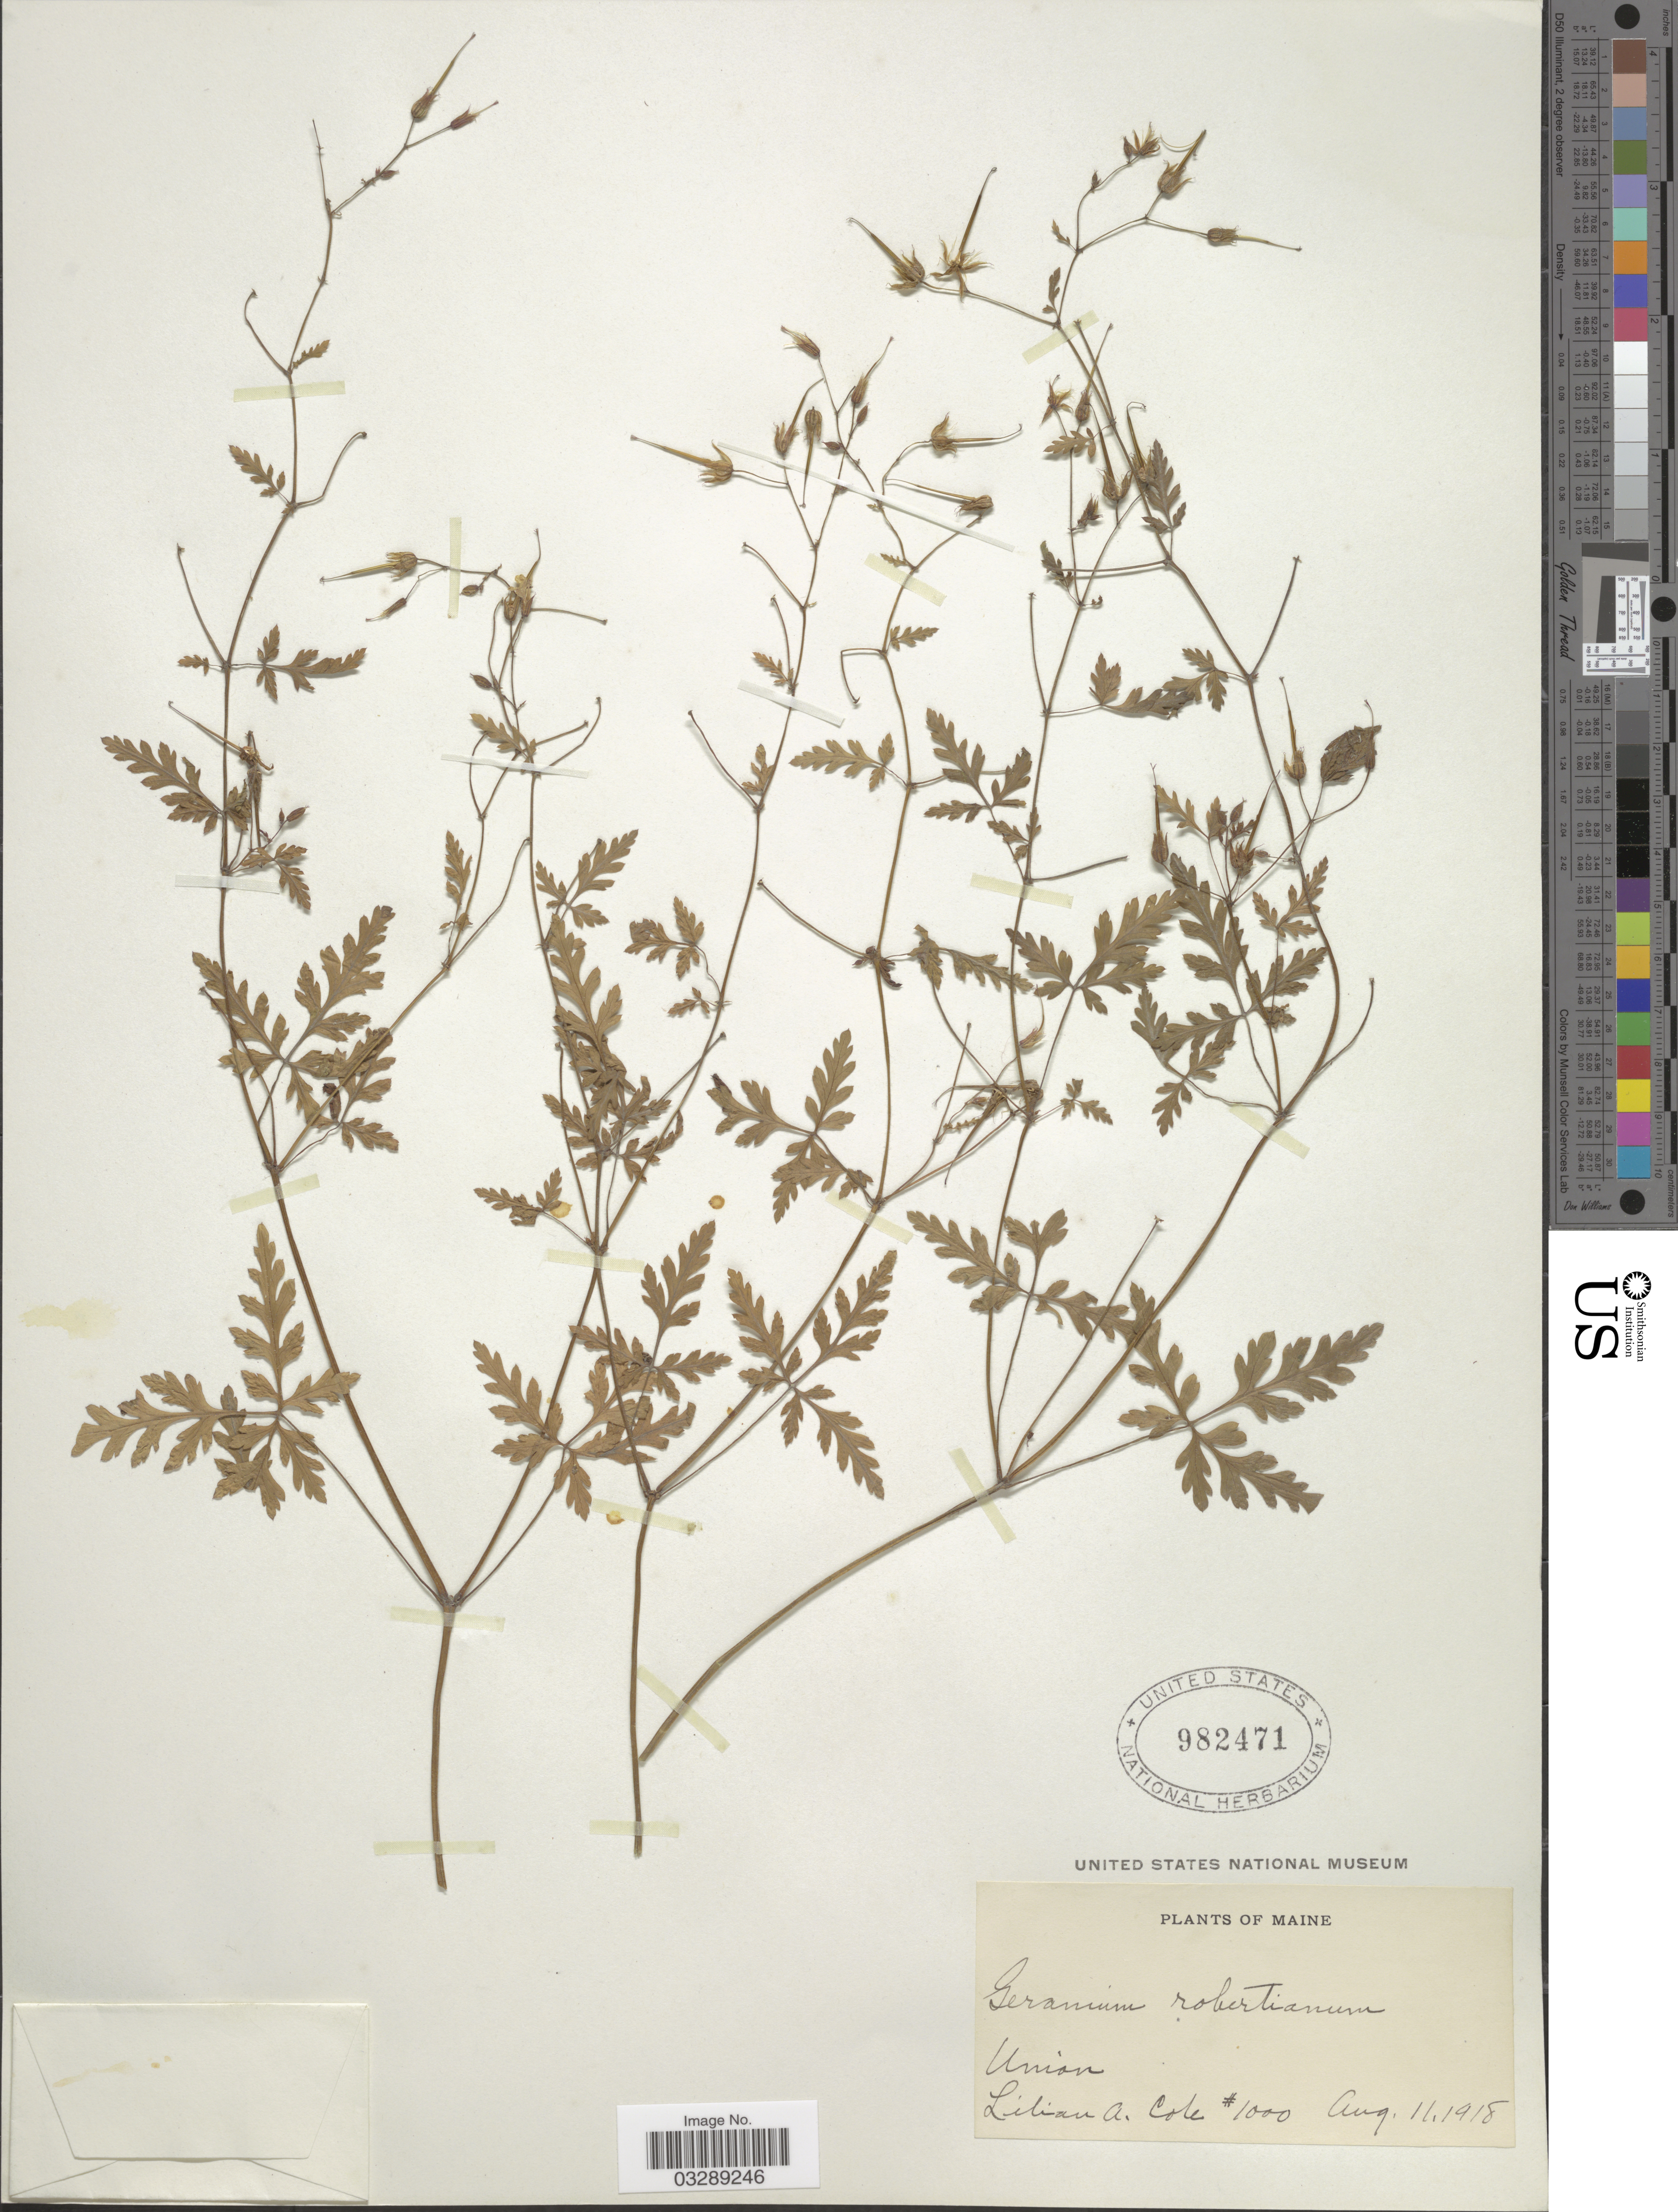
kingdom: Plantae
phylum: Tracheophyta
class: Magnoliopsida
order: Geraniales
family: Geraniaceae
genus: Geranium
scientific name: Geranium robertianum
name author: L.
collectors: L. A. Cole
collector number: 1000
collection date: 1918-08-11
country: United States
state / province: Maine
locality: Union.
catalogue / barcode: US 982471